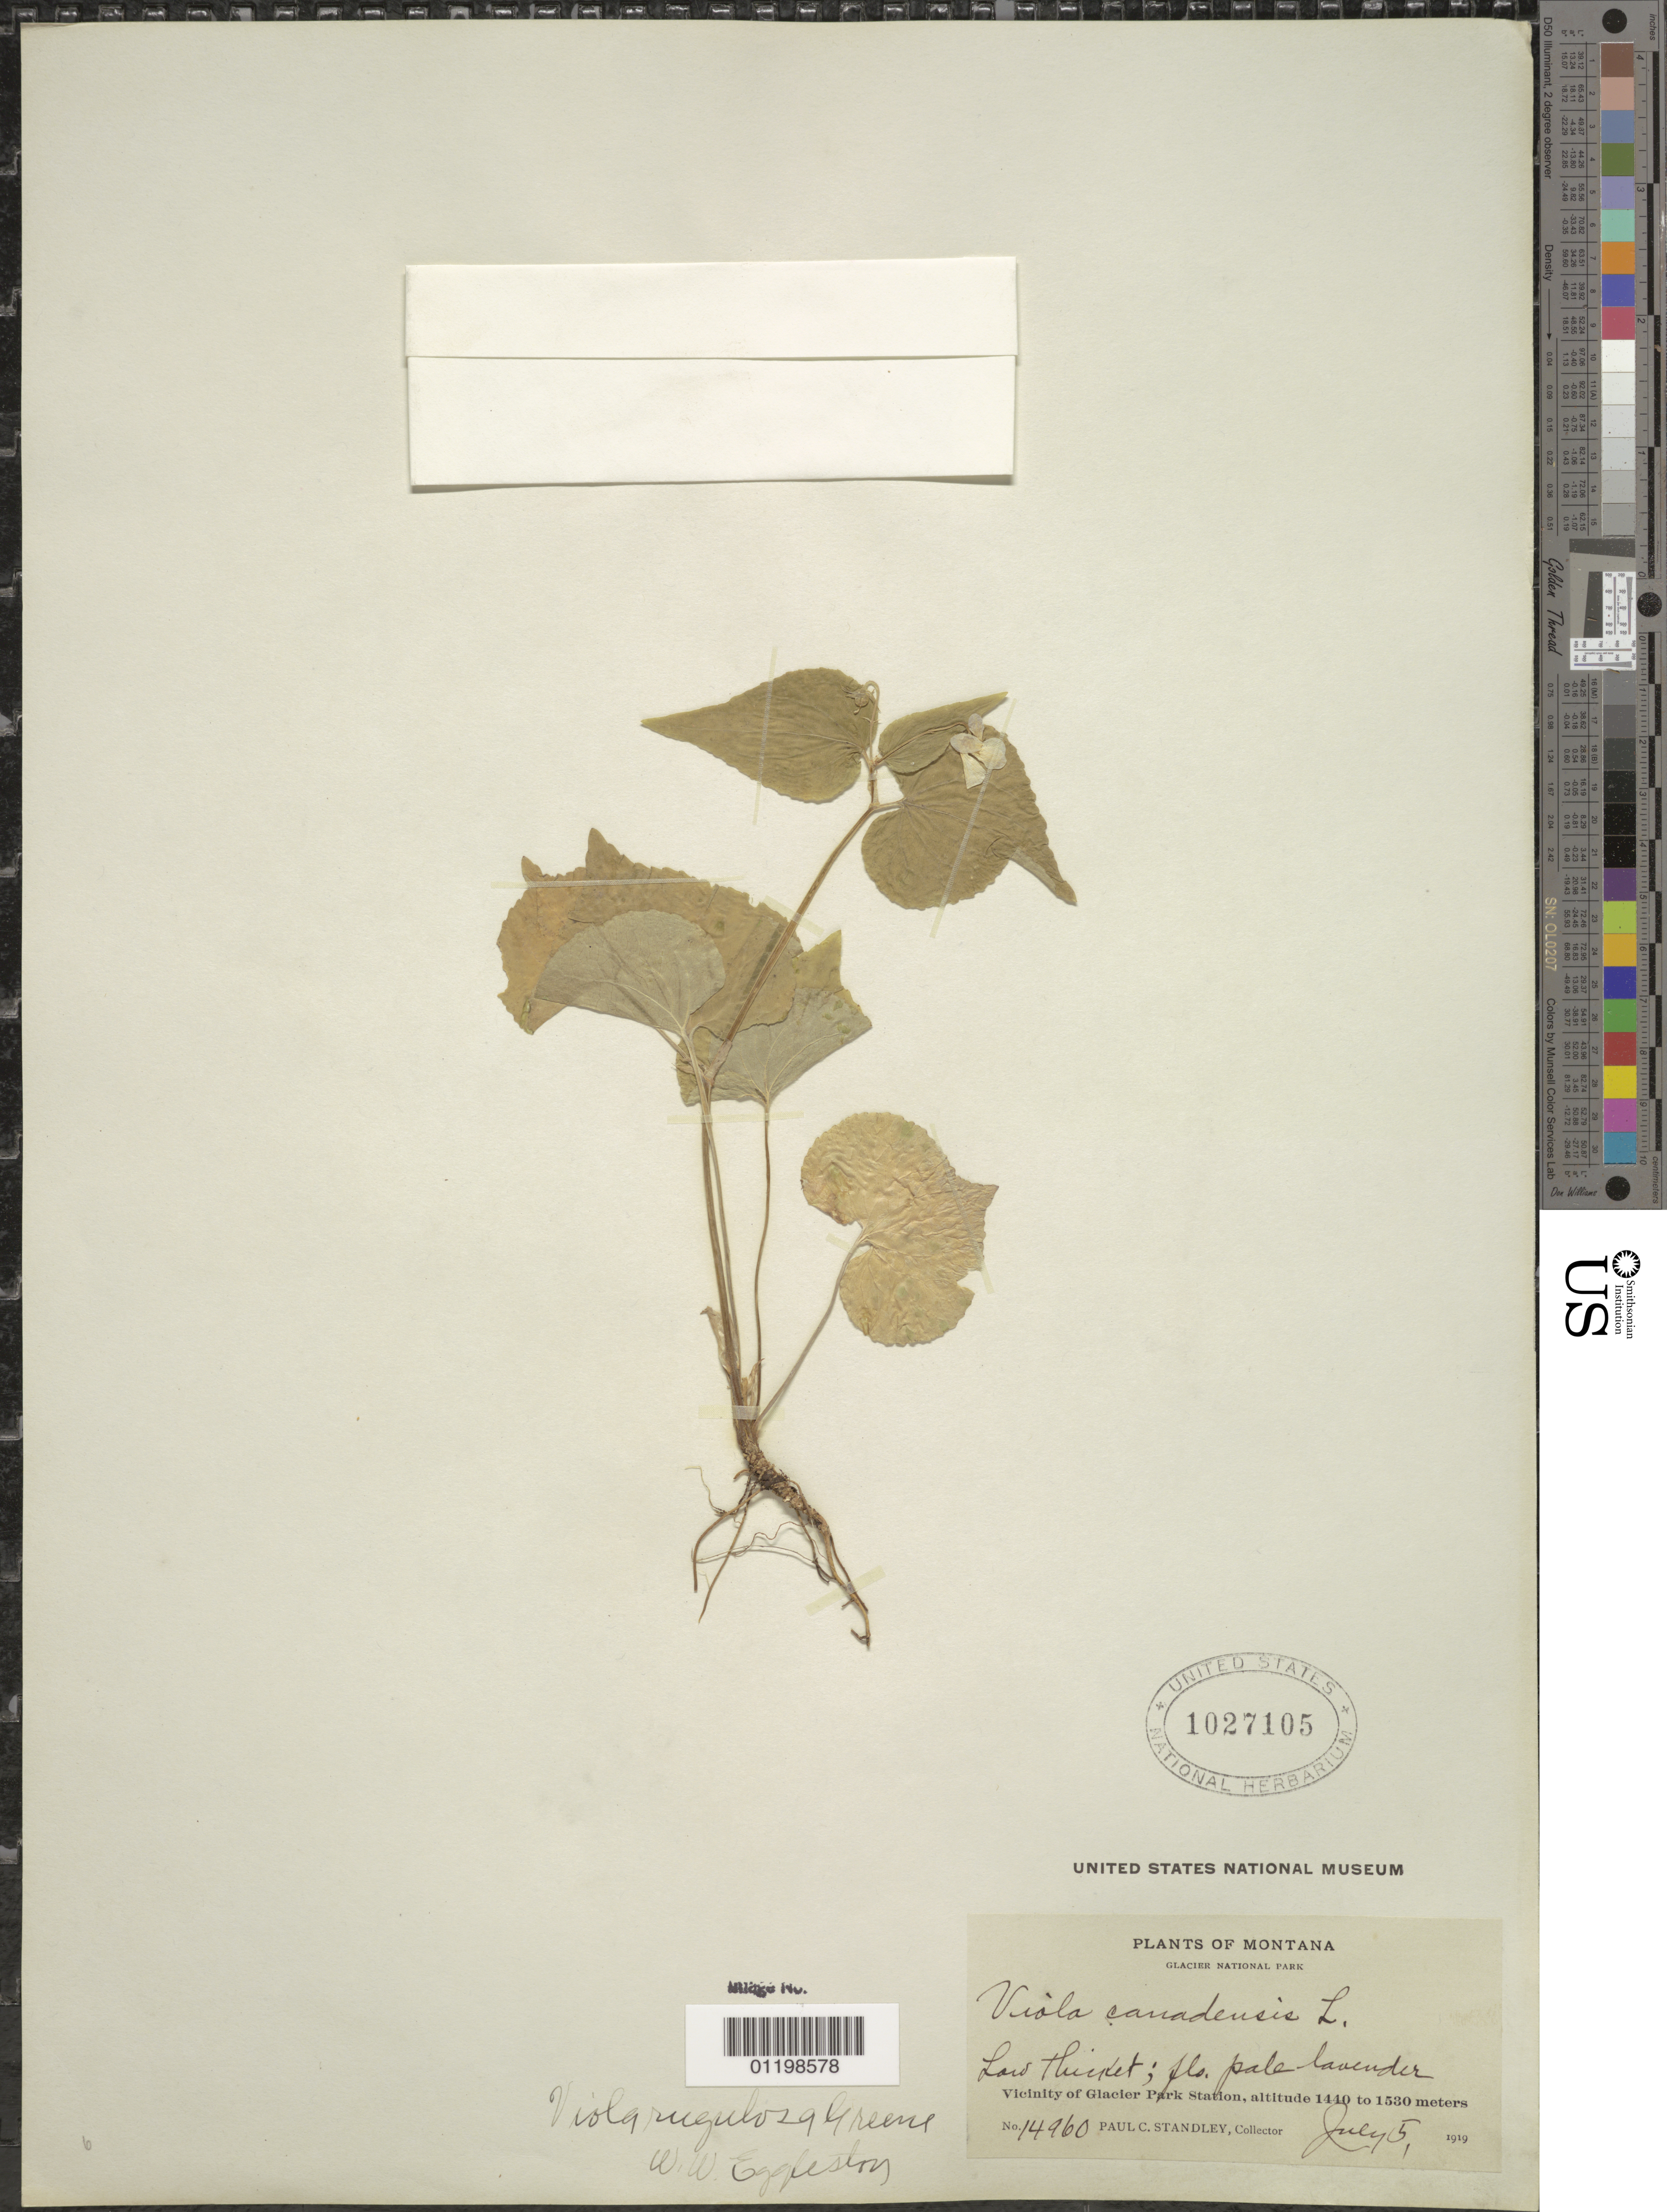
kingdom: Plantae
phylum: Tracheophyta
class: Magnoliopsida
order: Malpighiales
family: Violaceae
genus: Viola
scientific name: Viola canadensis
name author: L.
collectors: P. C. Standley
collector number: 14960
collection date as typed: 05 Jul 1919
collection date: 1919-07-05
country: United States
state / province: Montana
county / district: Glacier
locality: Glacier National Park, vicinity of Glacier Park Station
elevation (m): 1440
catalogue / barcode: US 1027105